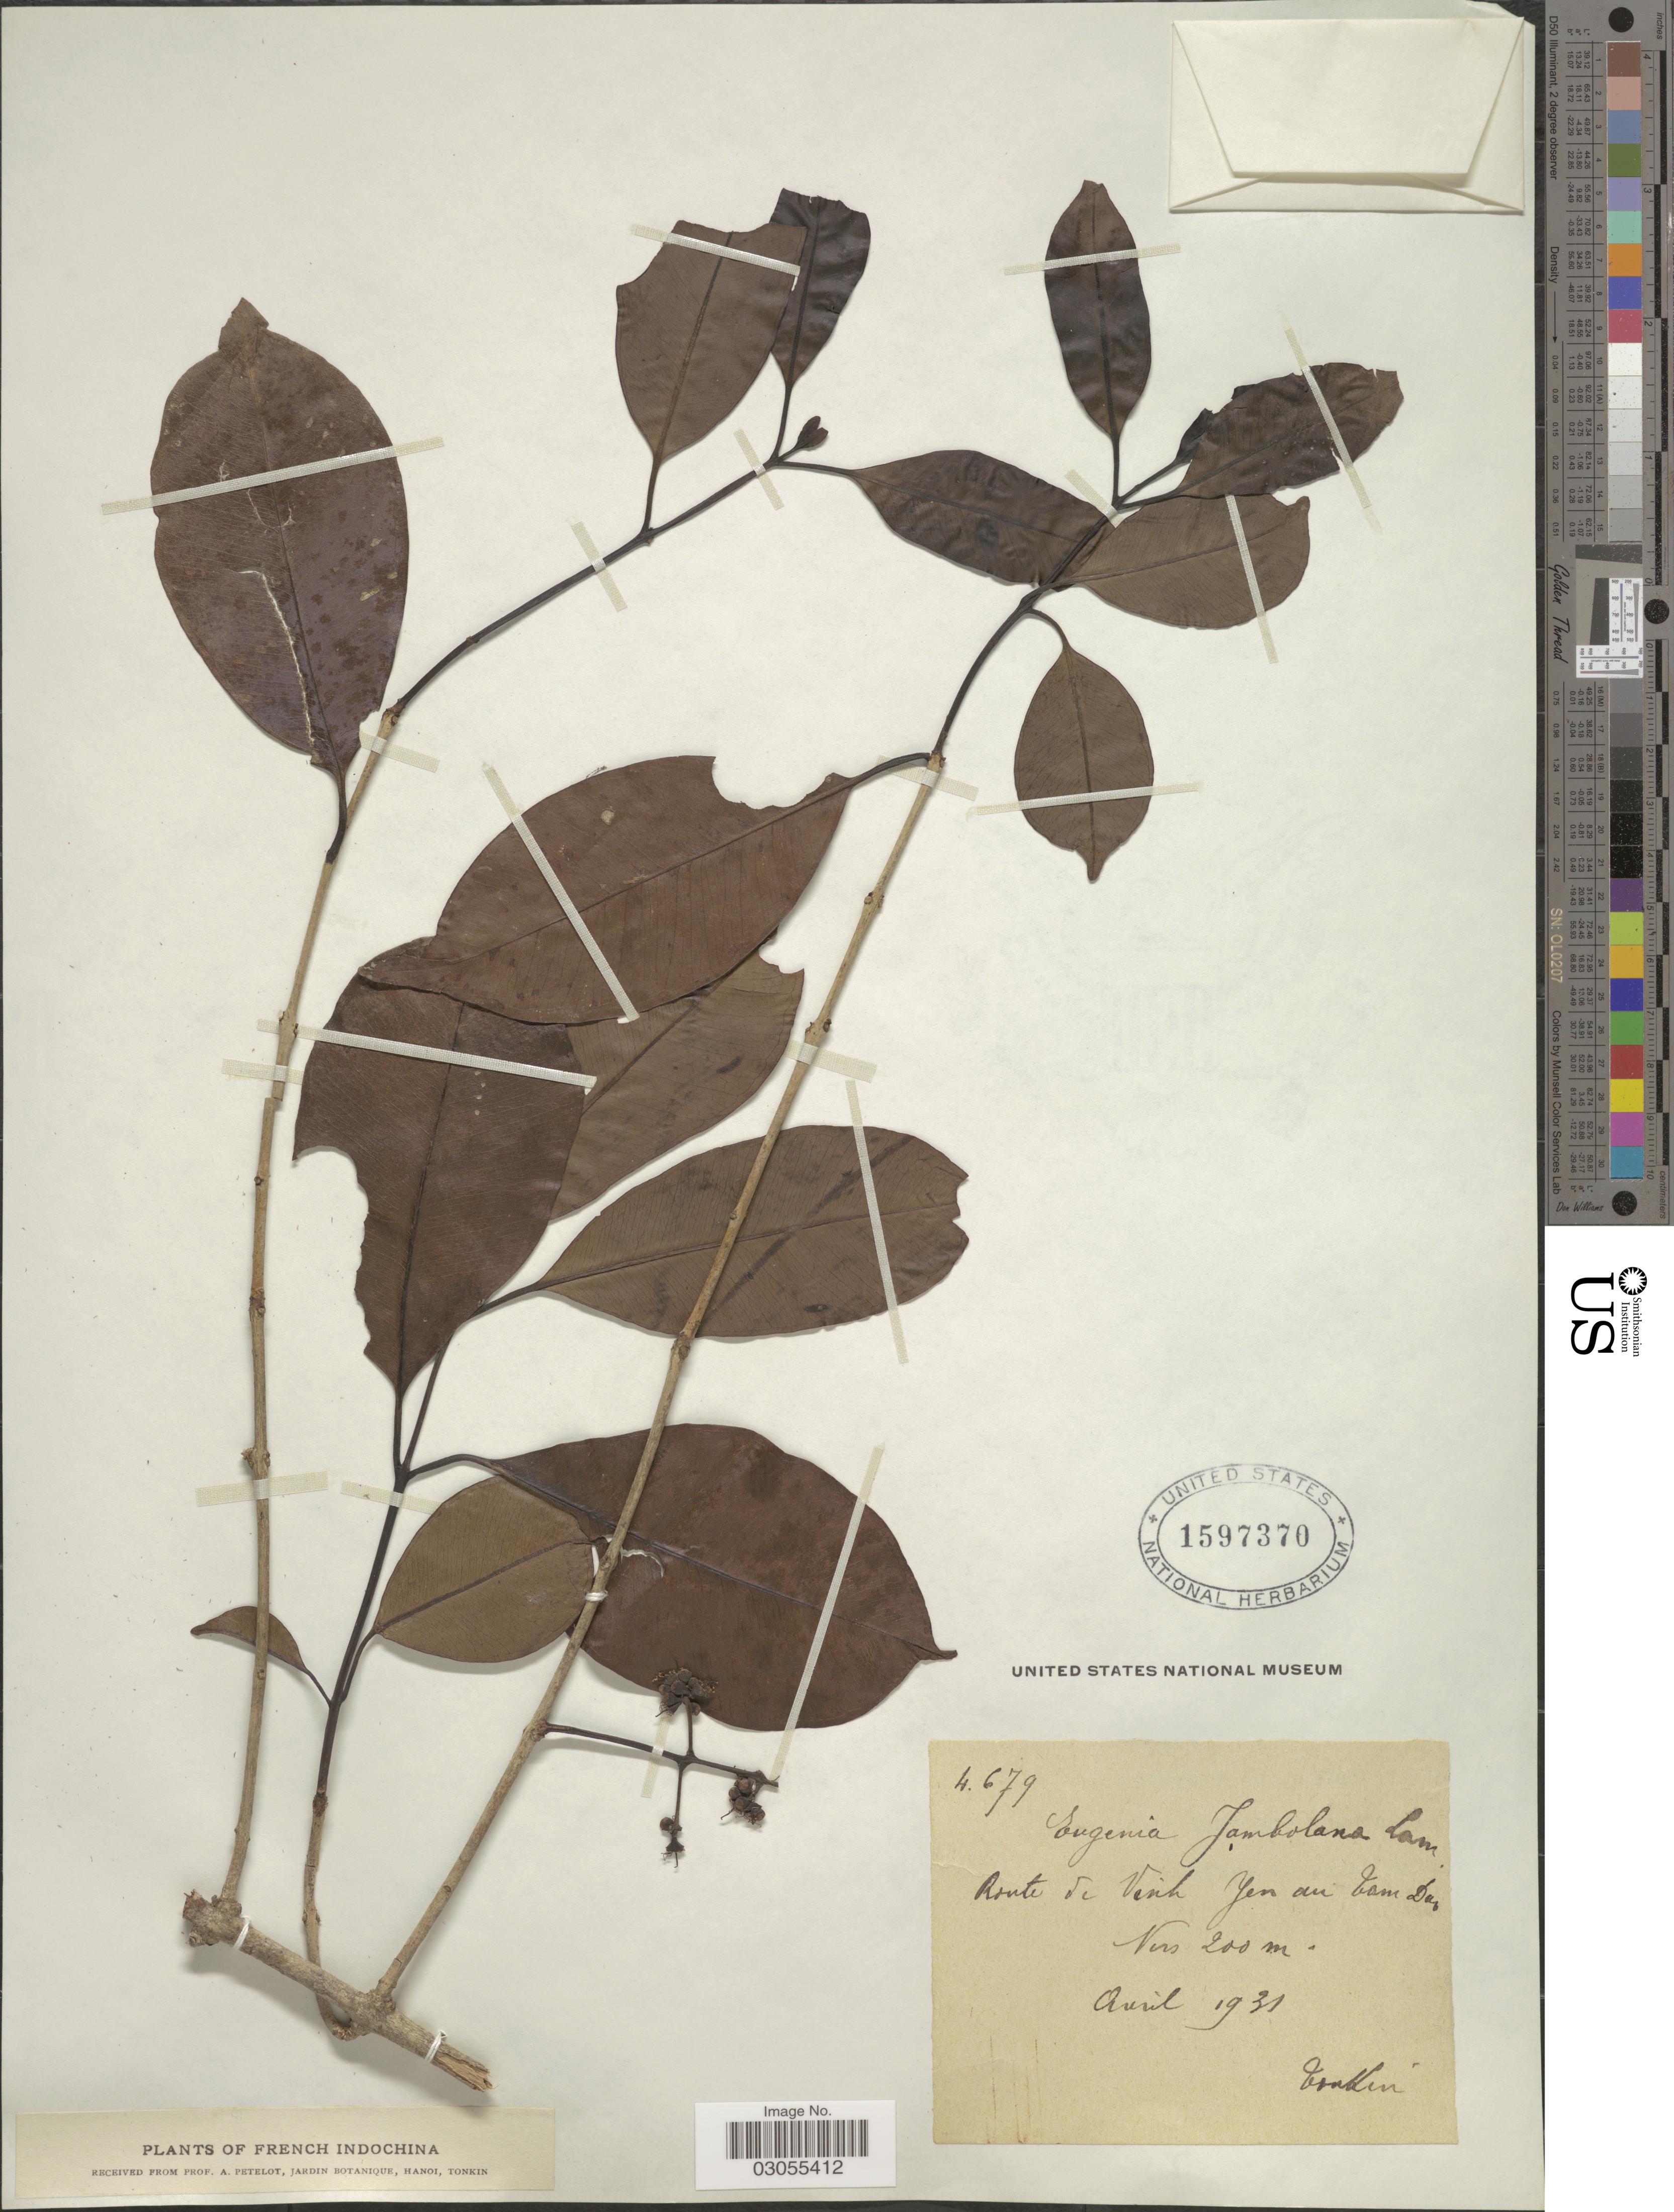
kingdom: Plantae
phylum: Tracheophyta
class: Magnoliopsida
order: Myrtales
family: Myrtaceae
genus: Syzygium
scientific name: Syzygium cumini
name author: (L.) Skeels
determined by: Strong, Mark T., (BOT), Smithsonian Institution - National Museum of Natural History (UNITED STATES)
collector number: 4679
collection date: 1931-04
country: Vietnam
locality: French Indochina. Route de Vinh Yen au Tam Dao.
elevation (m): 200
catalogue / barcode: US 1597370